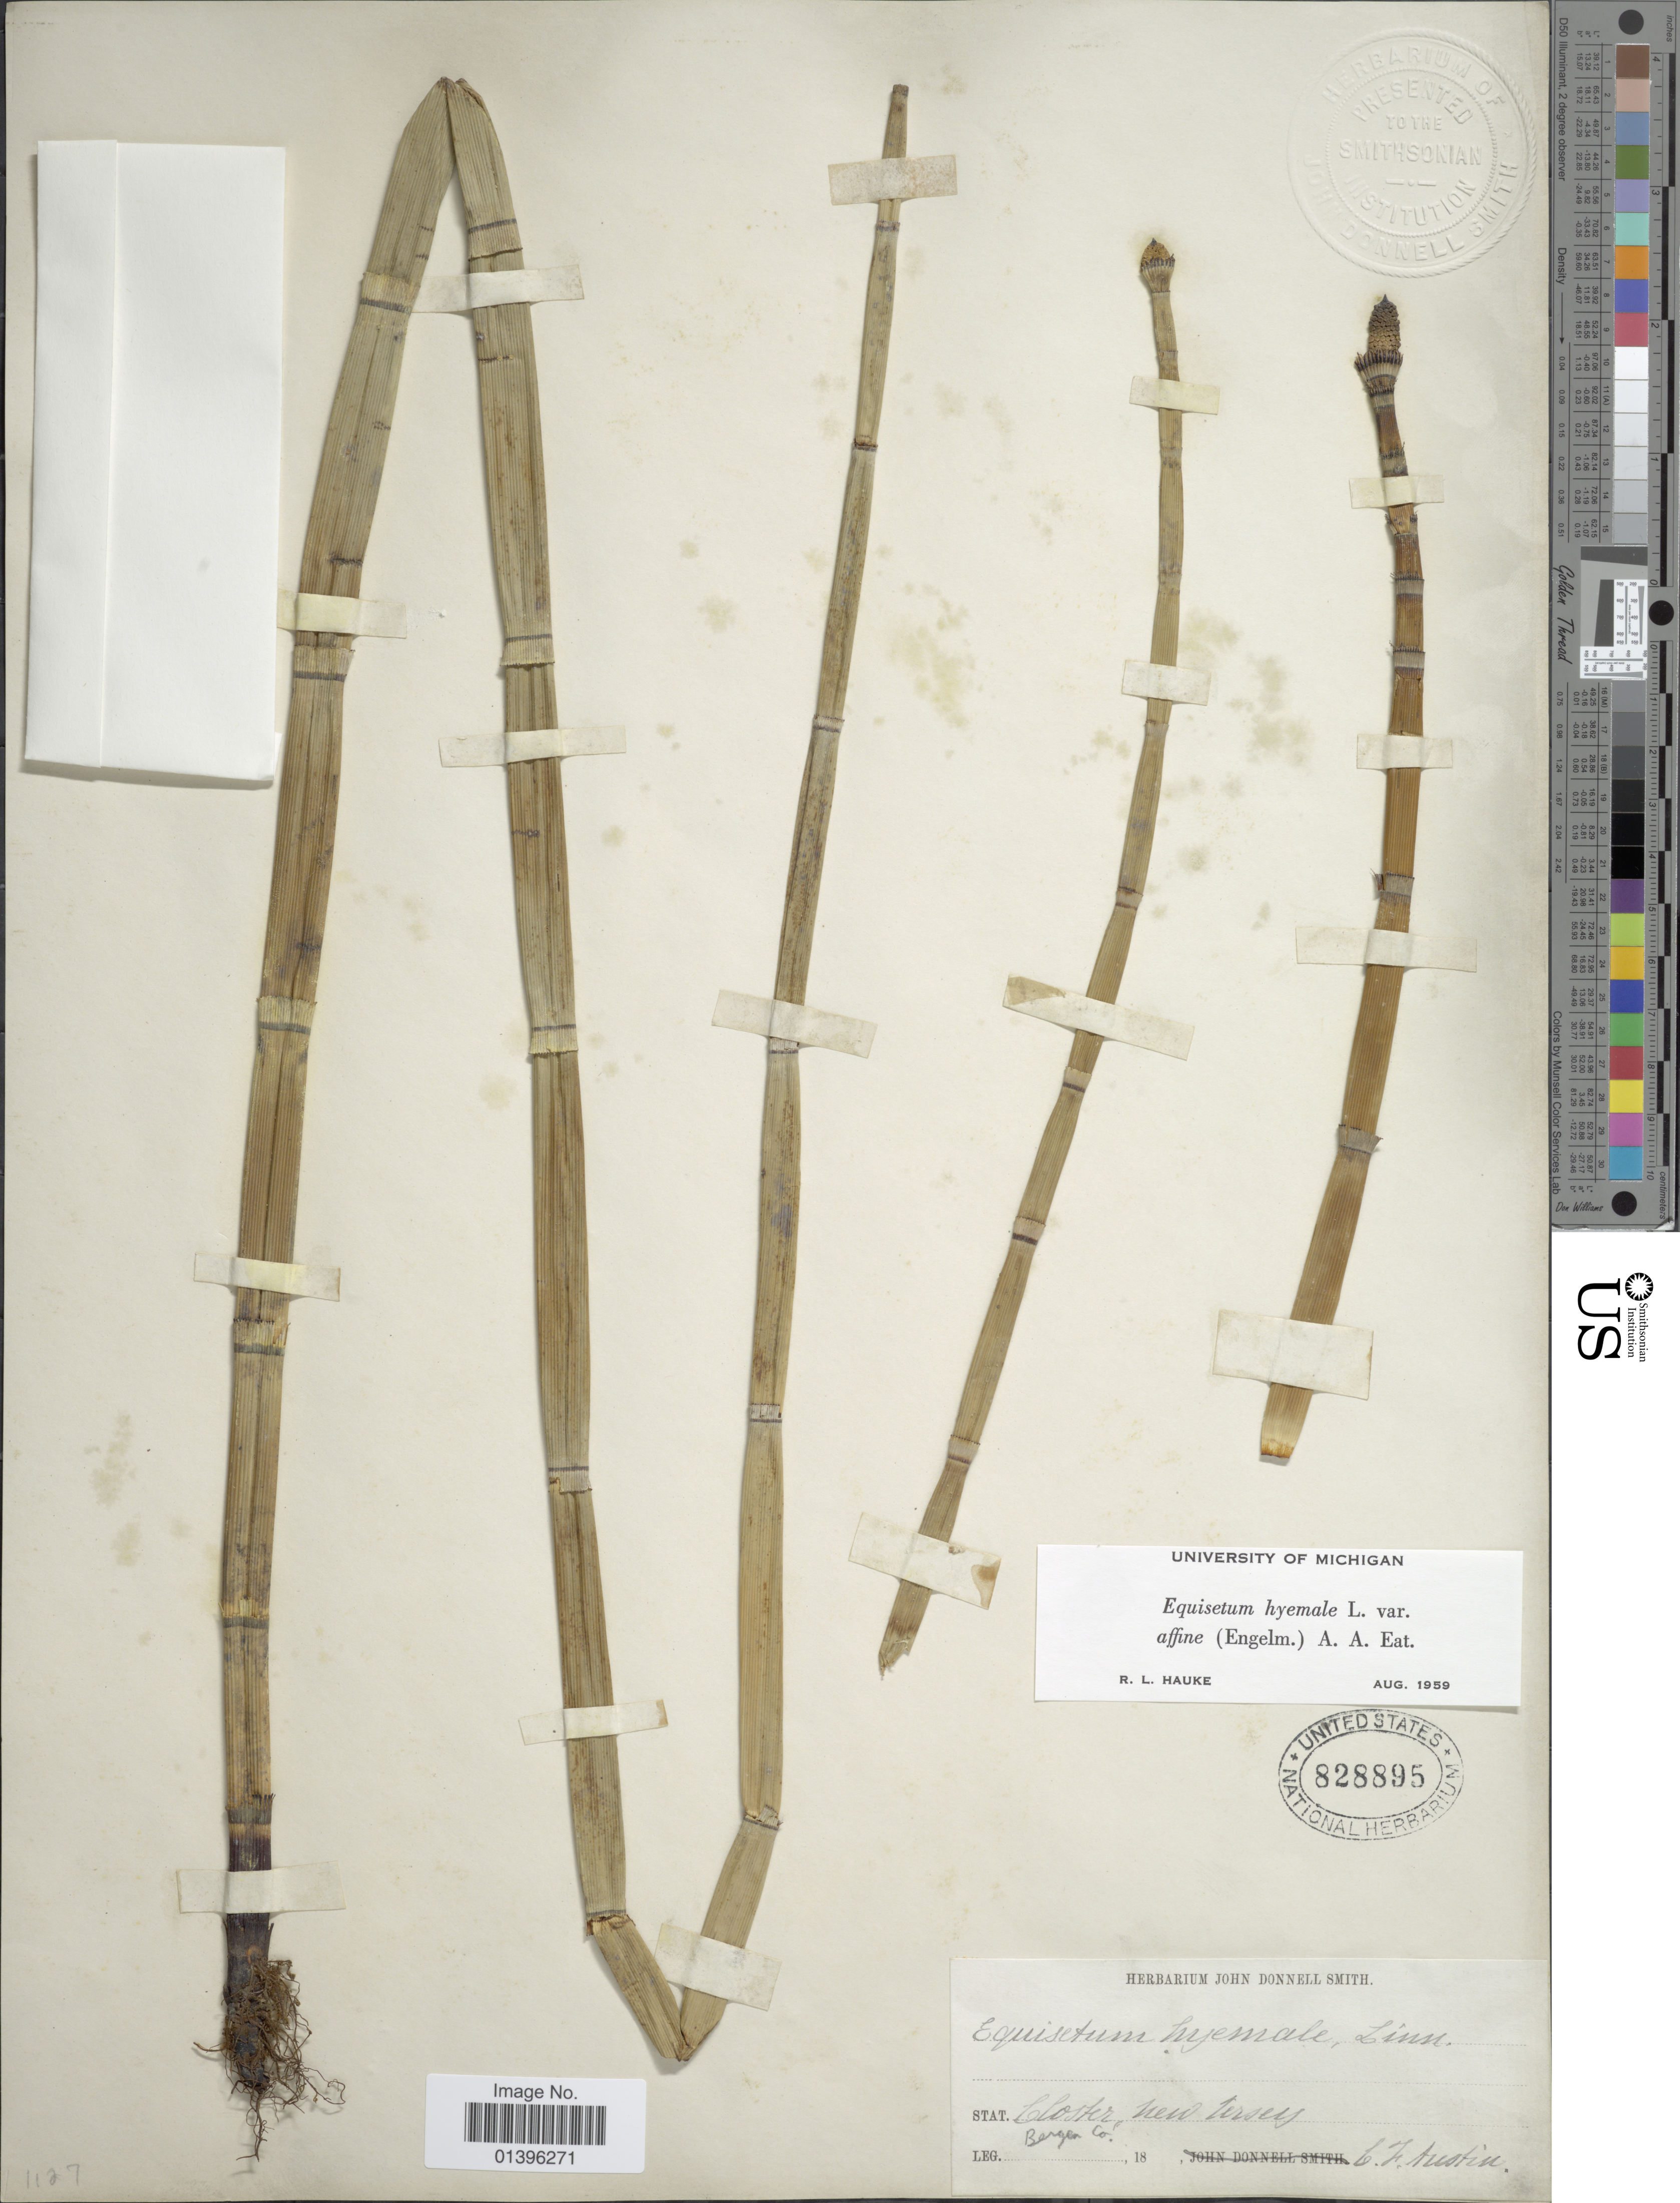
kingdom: Plantae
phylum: Tracheophyta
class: Polypodiopsida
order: Equisetales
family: Equisetaceae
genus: Equisetum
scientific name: Equisetum hyemale var. affine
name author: (Engelm.) A.A. Eaton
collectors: C. Austin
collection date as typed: Transcribed d/m/y: //18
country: United States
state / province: New Jersey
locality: Closter, Bergen Co.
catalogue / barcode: US 828895